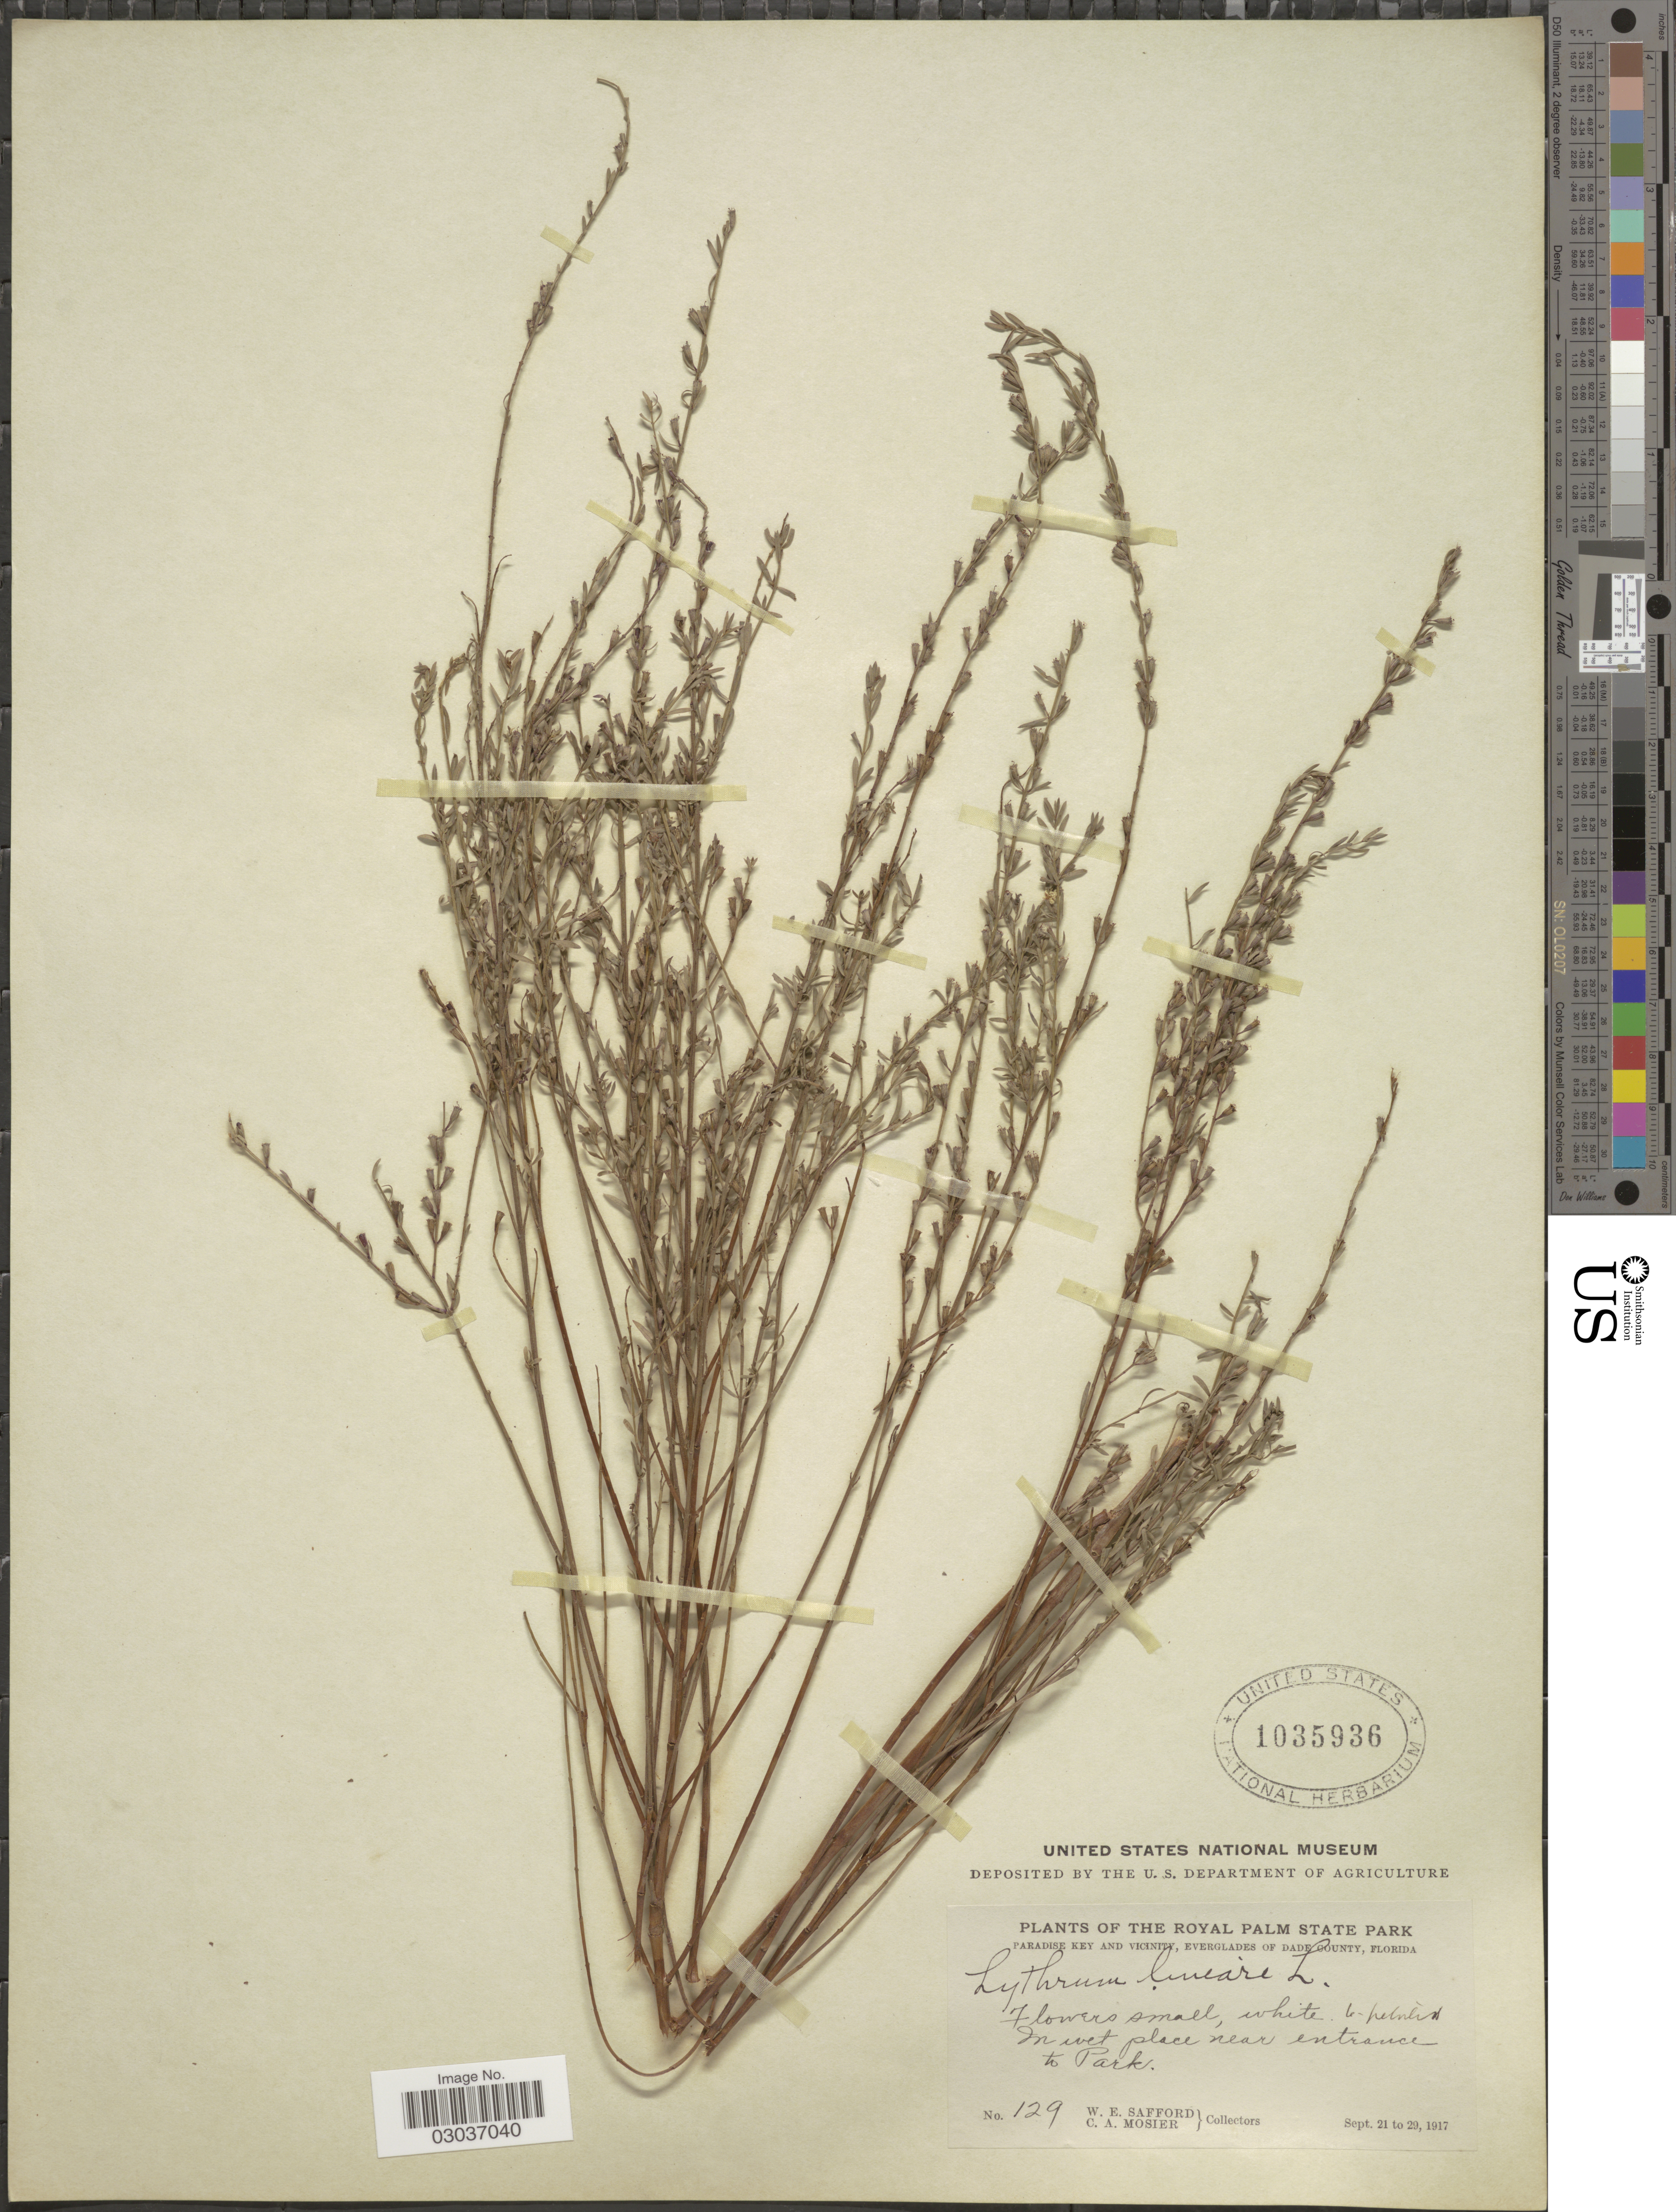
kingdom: Plantae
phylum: Tracheophyta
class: Magnoliopsida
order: Myrtales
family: Lythraceae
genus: Lythrum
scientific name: Lythrum lineare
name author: L.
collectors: W. E. Safford & C. A. Mosier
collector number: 129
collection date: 1917-09-21/1917-09-29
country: United States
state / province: Florida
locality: The Royal Palm State Park, Paradise Key and Vicinity, Everglades of Dade County, In wet place near entrance to Park.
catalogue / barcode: US 1035936